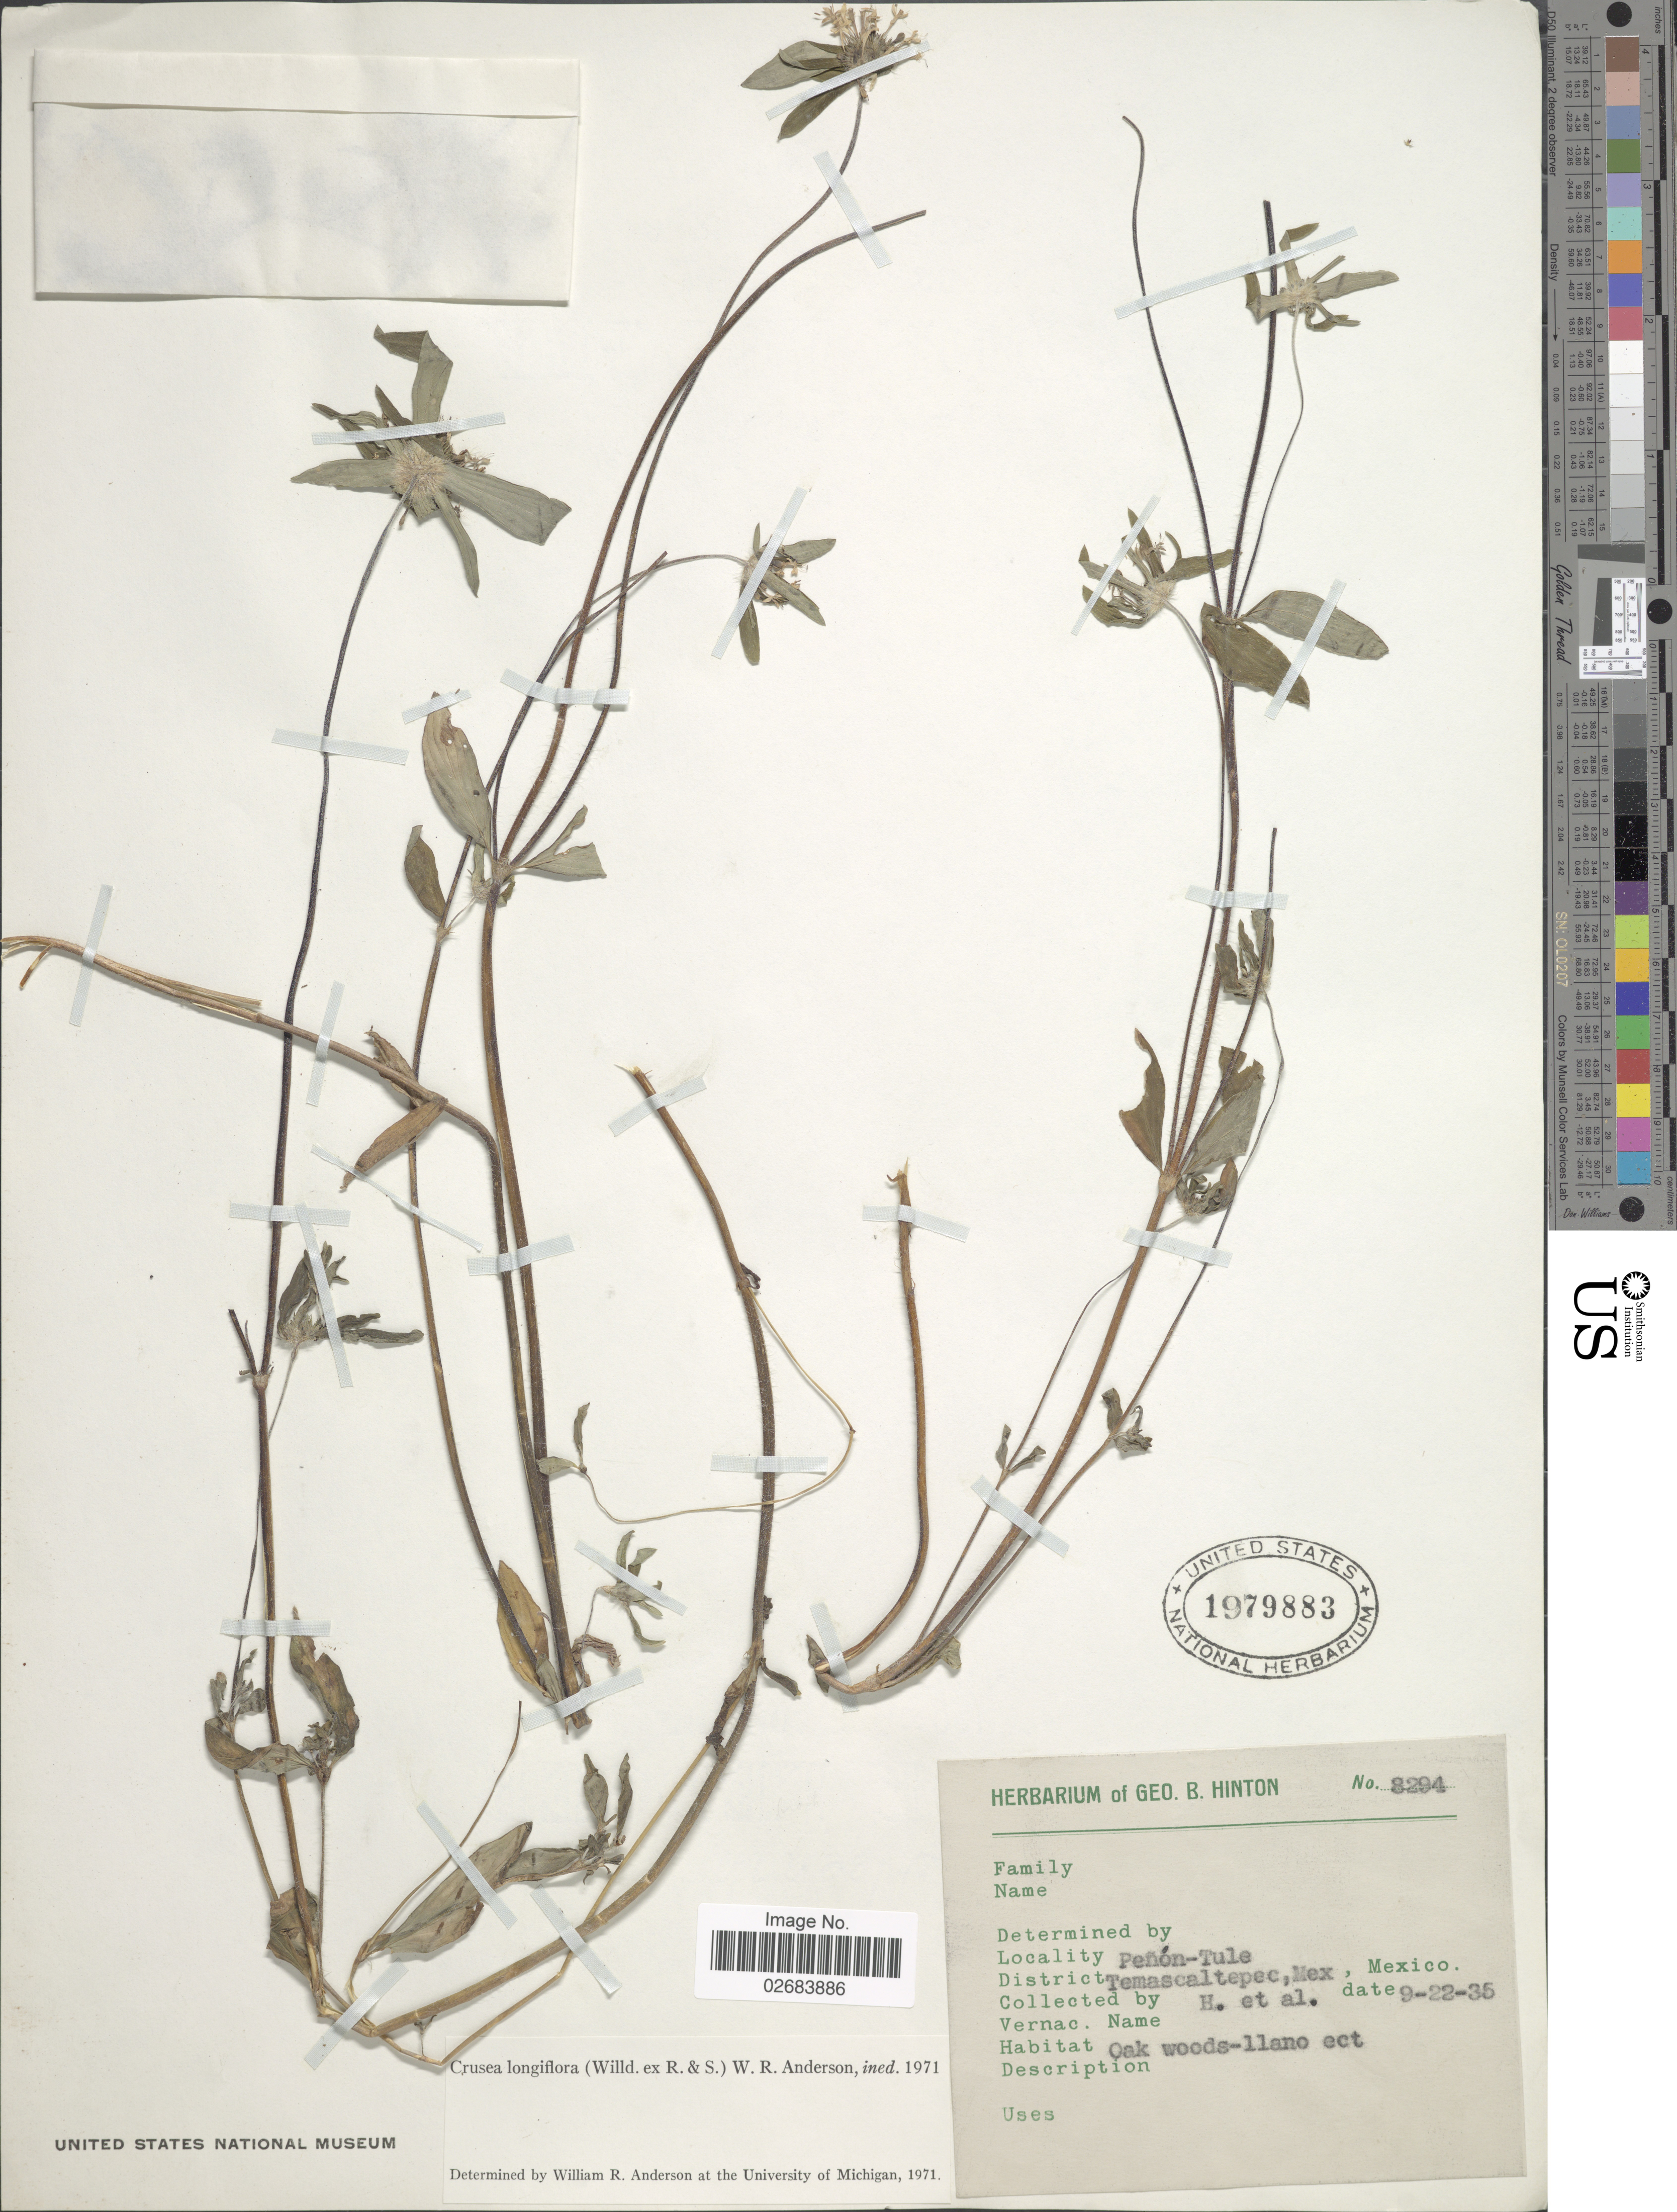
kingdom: Plantae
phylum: Tracheophyta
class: Magnoliopsida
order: Gentianales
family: Rubiaceae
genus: Crusea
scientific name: Crusea longiflora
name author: (Willd. ex Roem. & Schult.) W.R. Anderson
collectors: G. B. Hinton & et al.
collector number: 8294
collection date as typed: Transcribed d/m/y: 22/9/35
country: Mexico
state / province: México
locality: Penon-Tule, District Temascaltepec.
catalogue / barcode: US 1979883